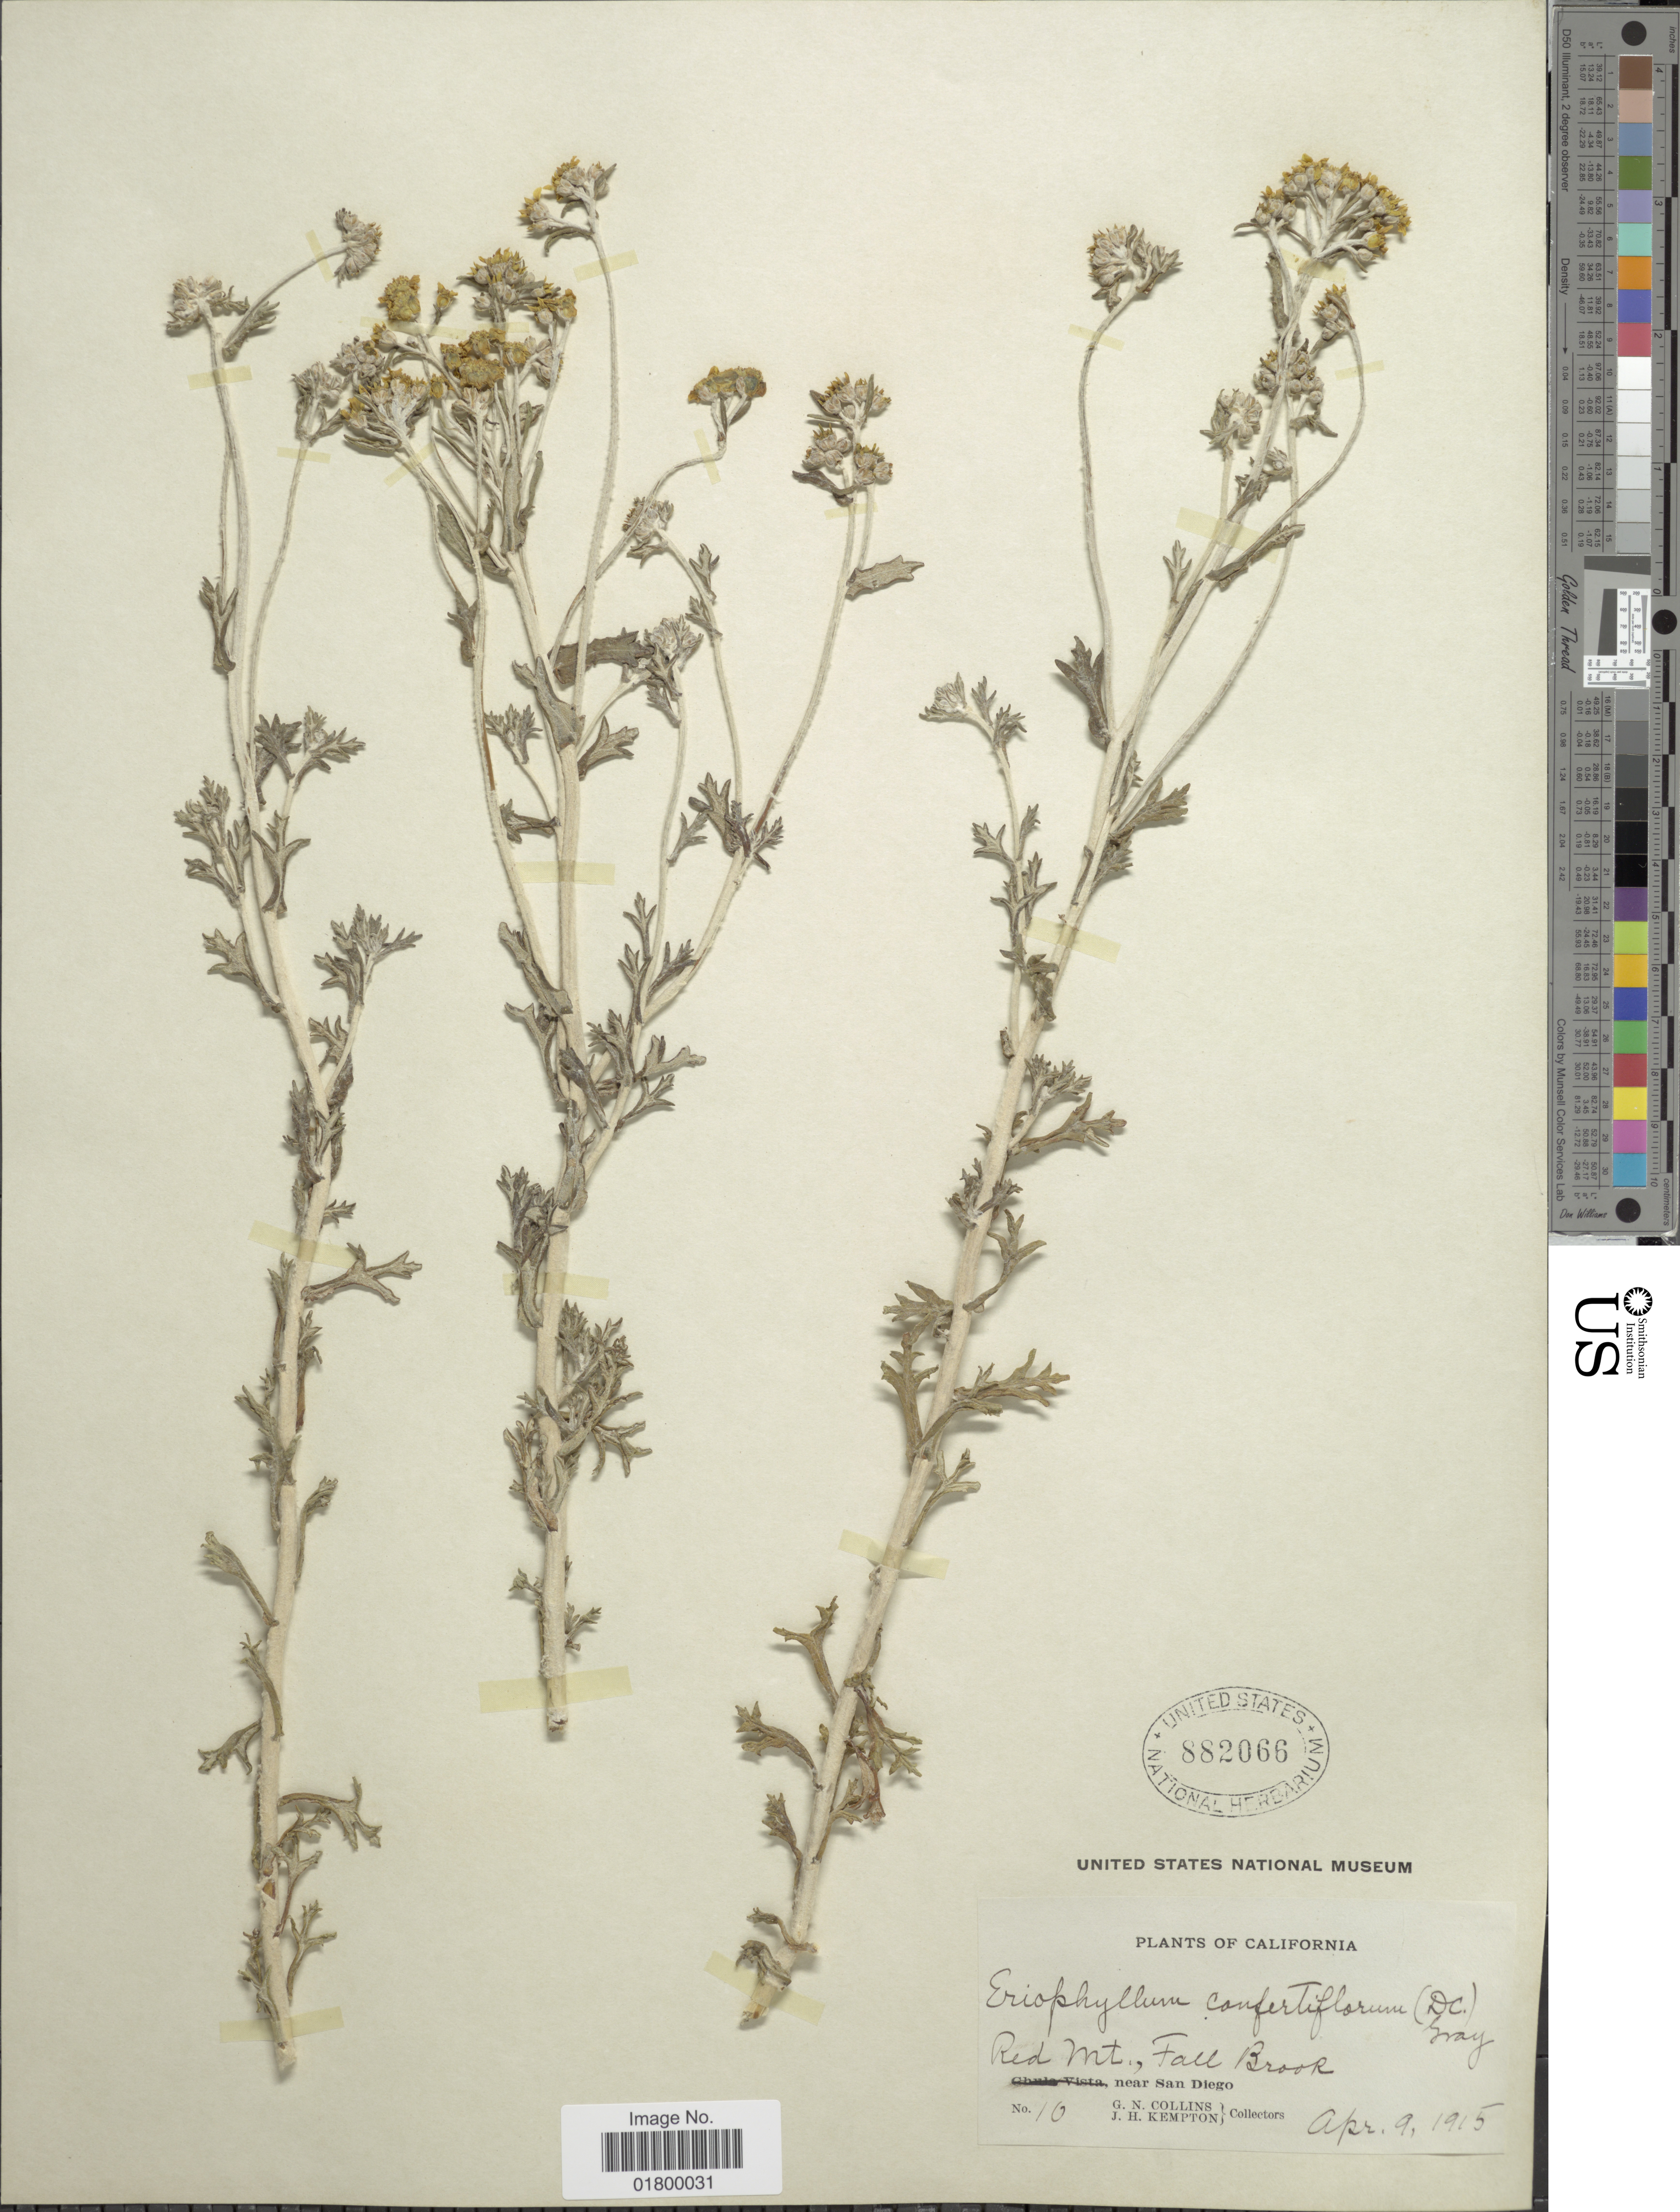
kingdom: Plantae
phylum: Tracheophyta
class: Magnoliopsida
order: Asterales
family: Asteraceae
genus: Eriophyllum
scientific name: Eriophyllum confertiflorum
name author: (DC.) A. Gray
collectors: G. Collins & J. H. Kempton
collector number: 10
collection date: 1915-04-09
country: United States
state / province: California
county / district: San Diego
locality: Red Mt., Fall Brook, near San Diego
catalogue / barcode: US 882066